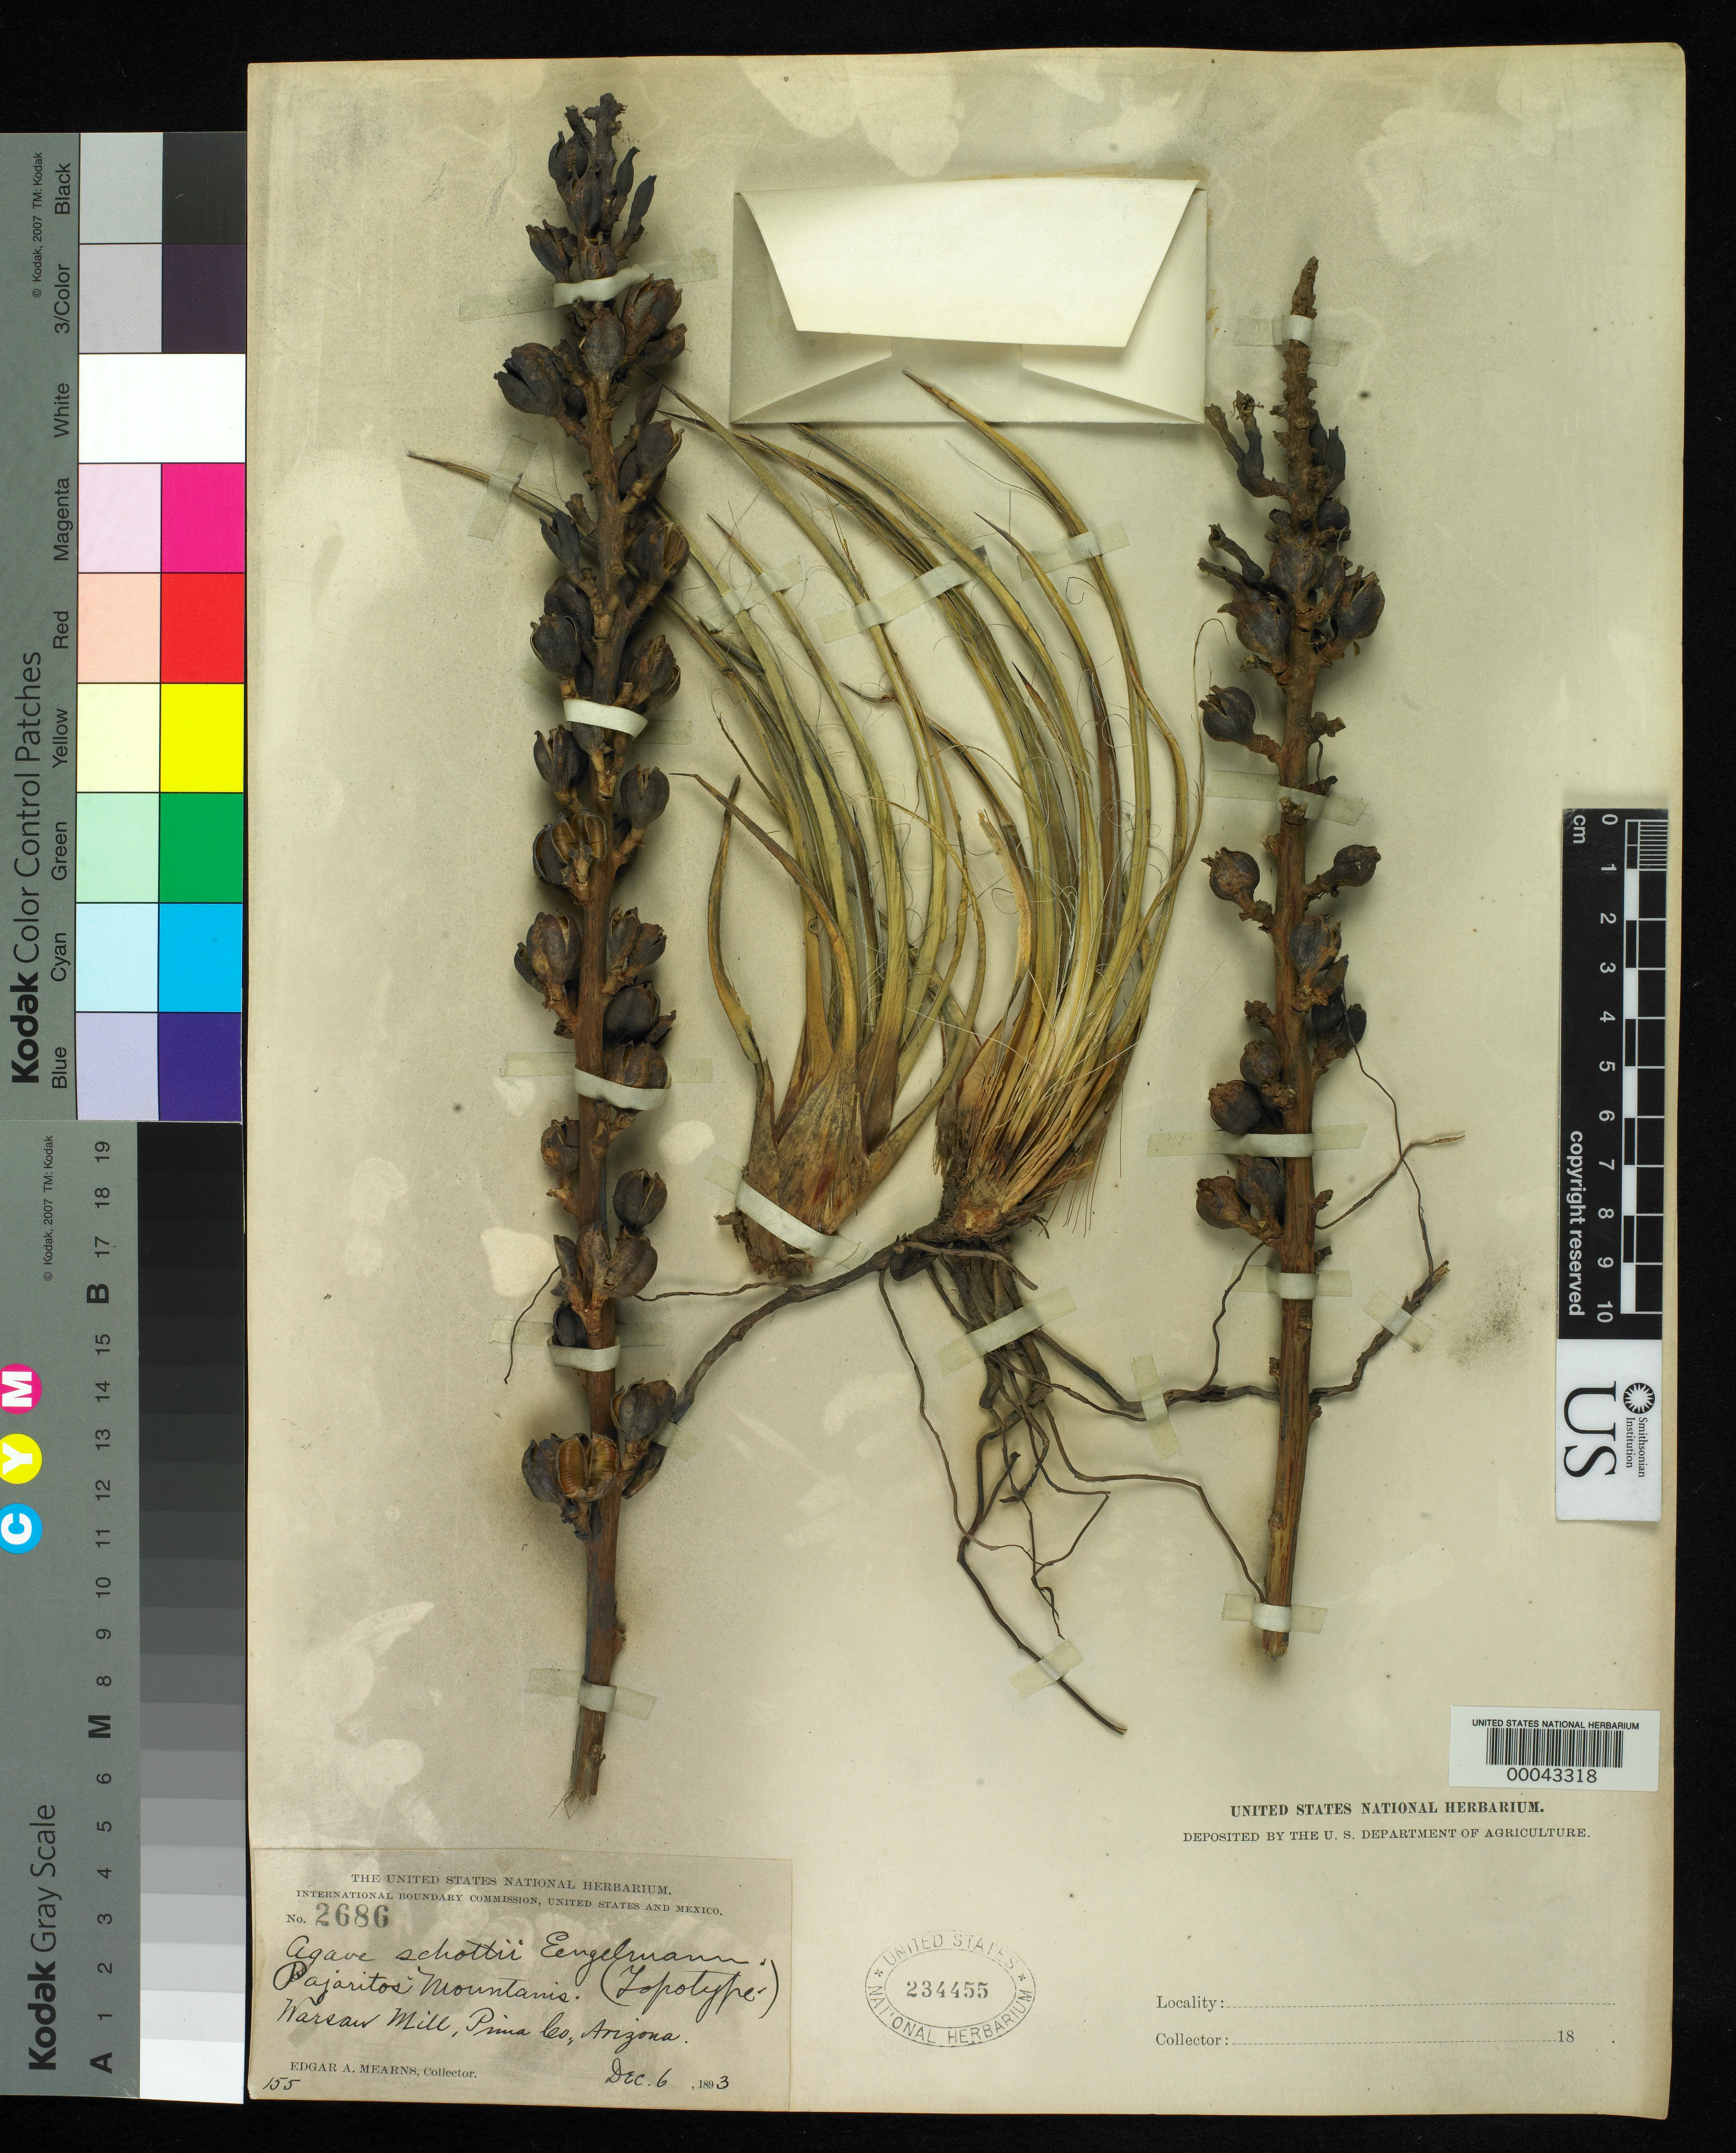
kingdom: Plantae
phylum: Tracheophyta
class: Liliopsida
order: Asparagales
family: Asparagaceae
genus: Agave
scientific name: Agave schottii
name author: Engelm.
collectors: E. A. Mearns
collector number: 2686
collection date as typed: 06 Dec 1893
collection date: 1893-12-06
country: United States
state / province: Arizona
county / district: Pima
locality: Warsaw mill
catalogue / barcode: US 234455